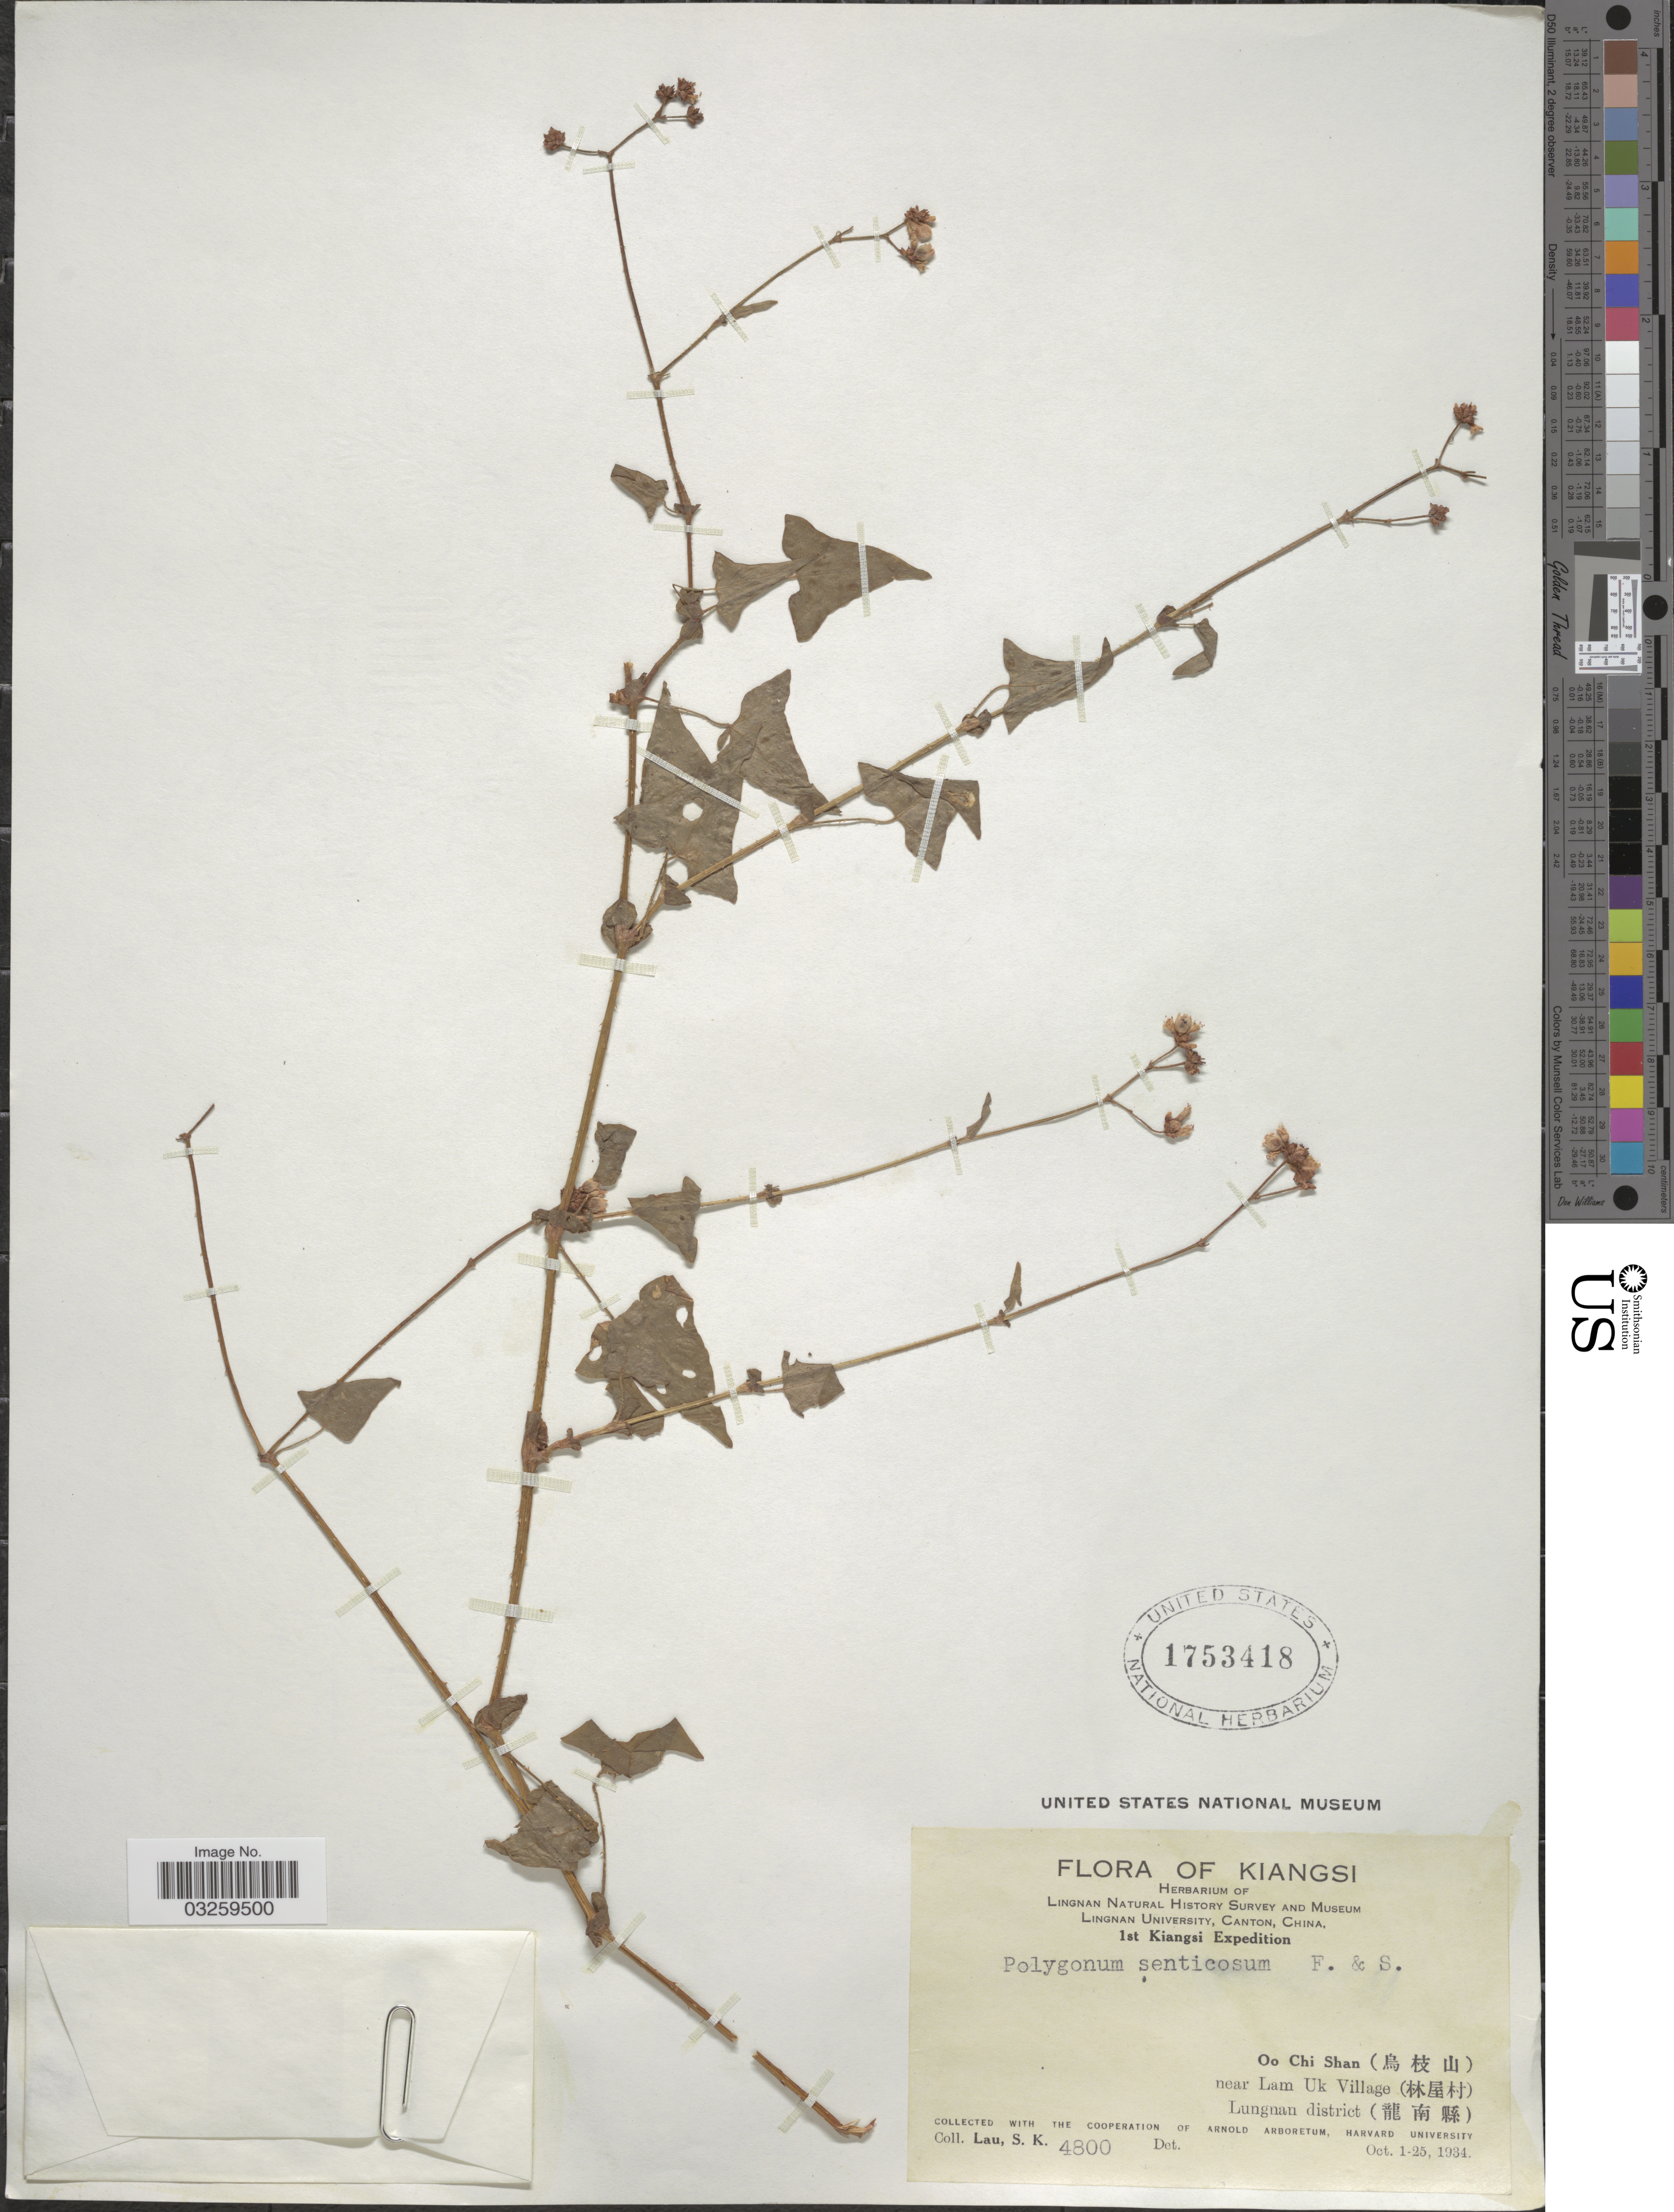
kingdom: Plantae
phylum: Tracheophyta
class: Magnoliopsida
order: Caryophyllales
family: Polygonaceae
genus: Polygonum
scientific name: Polygonum senticosum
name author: Franch. & Sav.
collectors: S. K. Lau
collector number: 4800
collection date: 1934-10-01/1934-10-25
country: China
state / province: Jiangxi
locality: Oo Chi Shan (X) near Lam Uk Village (X) Lungnan district (X).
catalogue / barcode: US 1753418